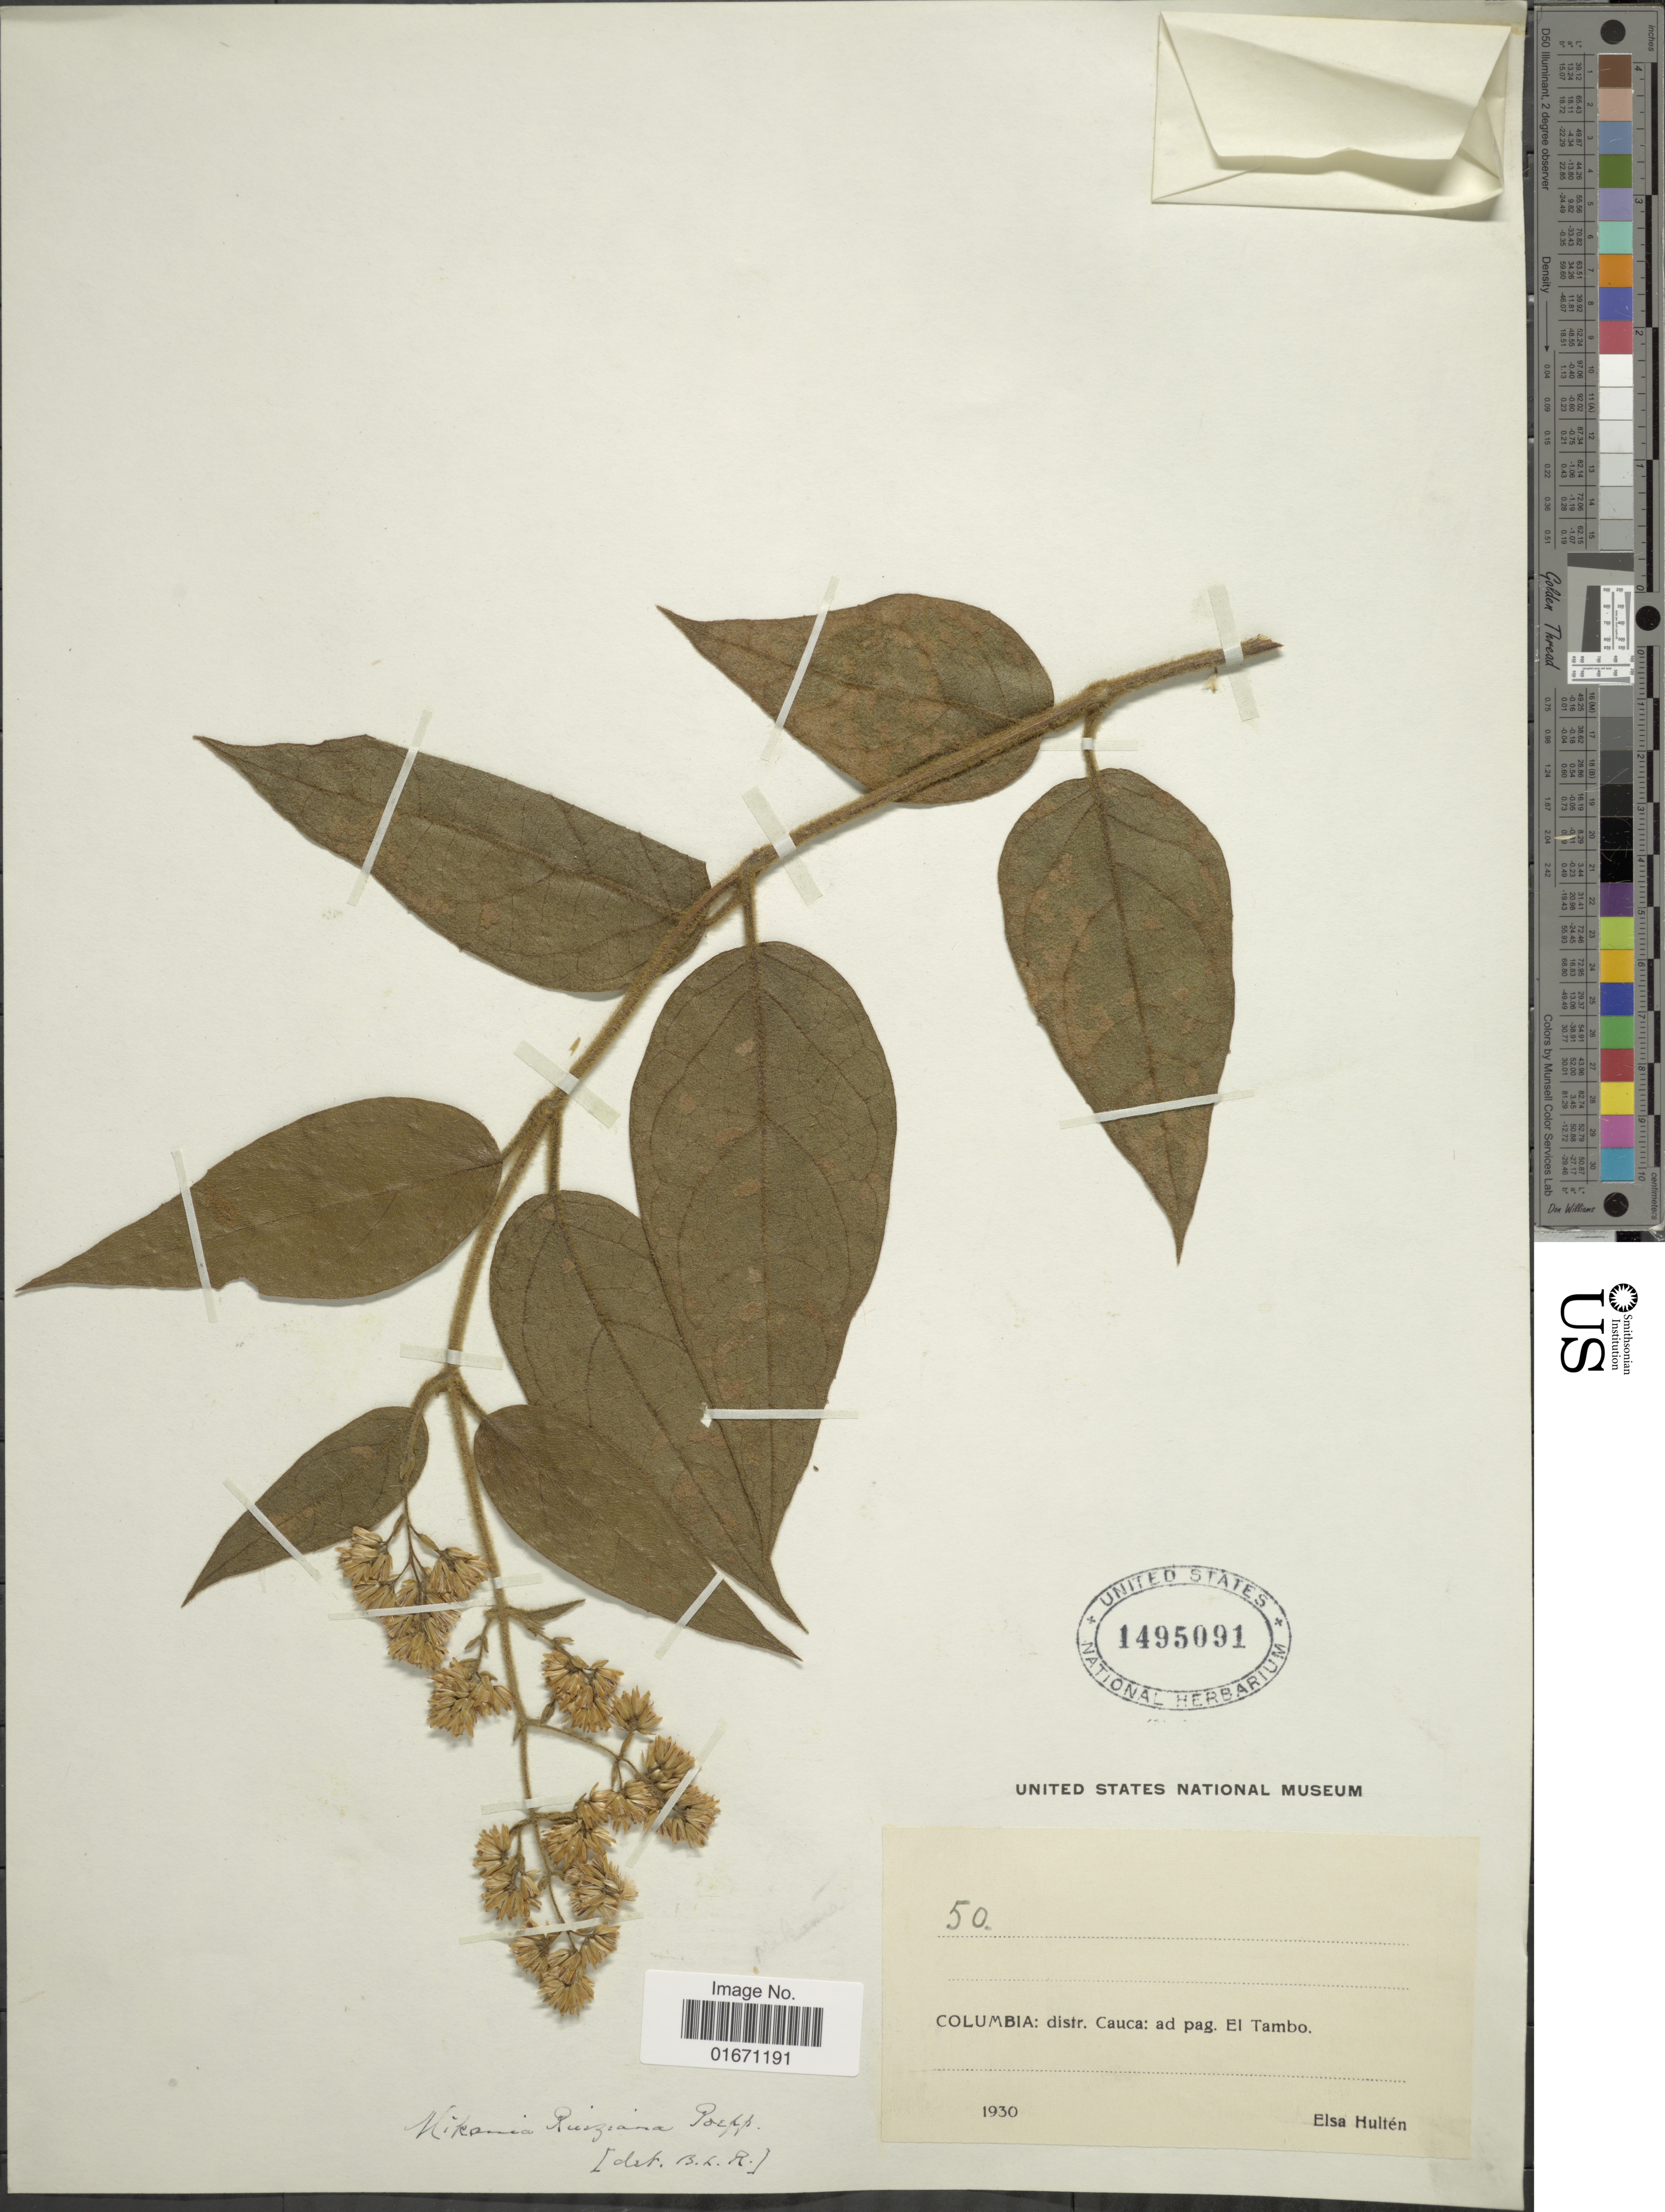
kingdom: Plantae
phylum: Tracheophyta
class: Magnoliopsida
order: Asterales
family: Asteraceae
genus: Mikania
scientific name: Mikania banisteriae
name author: DC.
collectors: E. Hultén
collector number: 50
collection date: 1930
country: Colombia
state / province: Cauca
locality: Ad. pag. El Tambo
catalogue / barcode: US 1495091